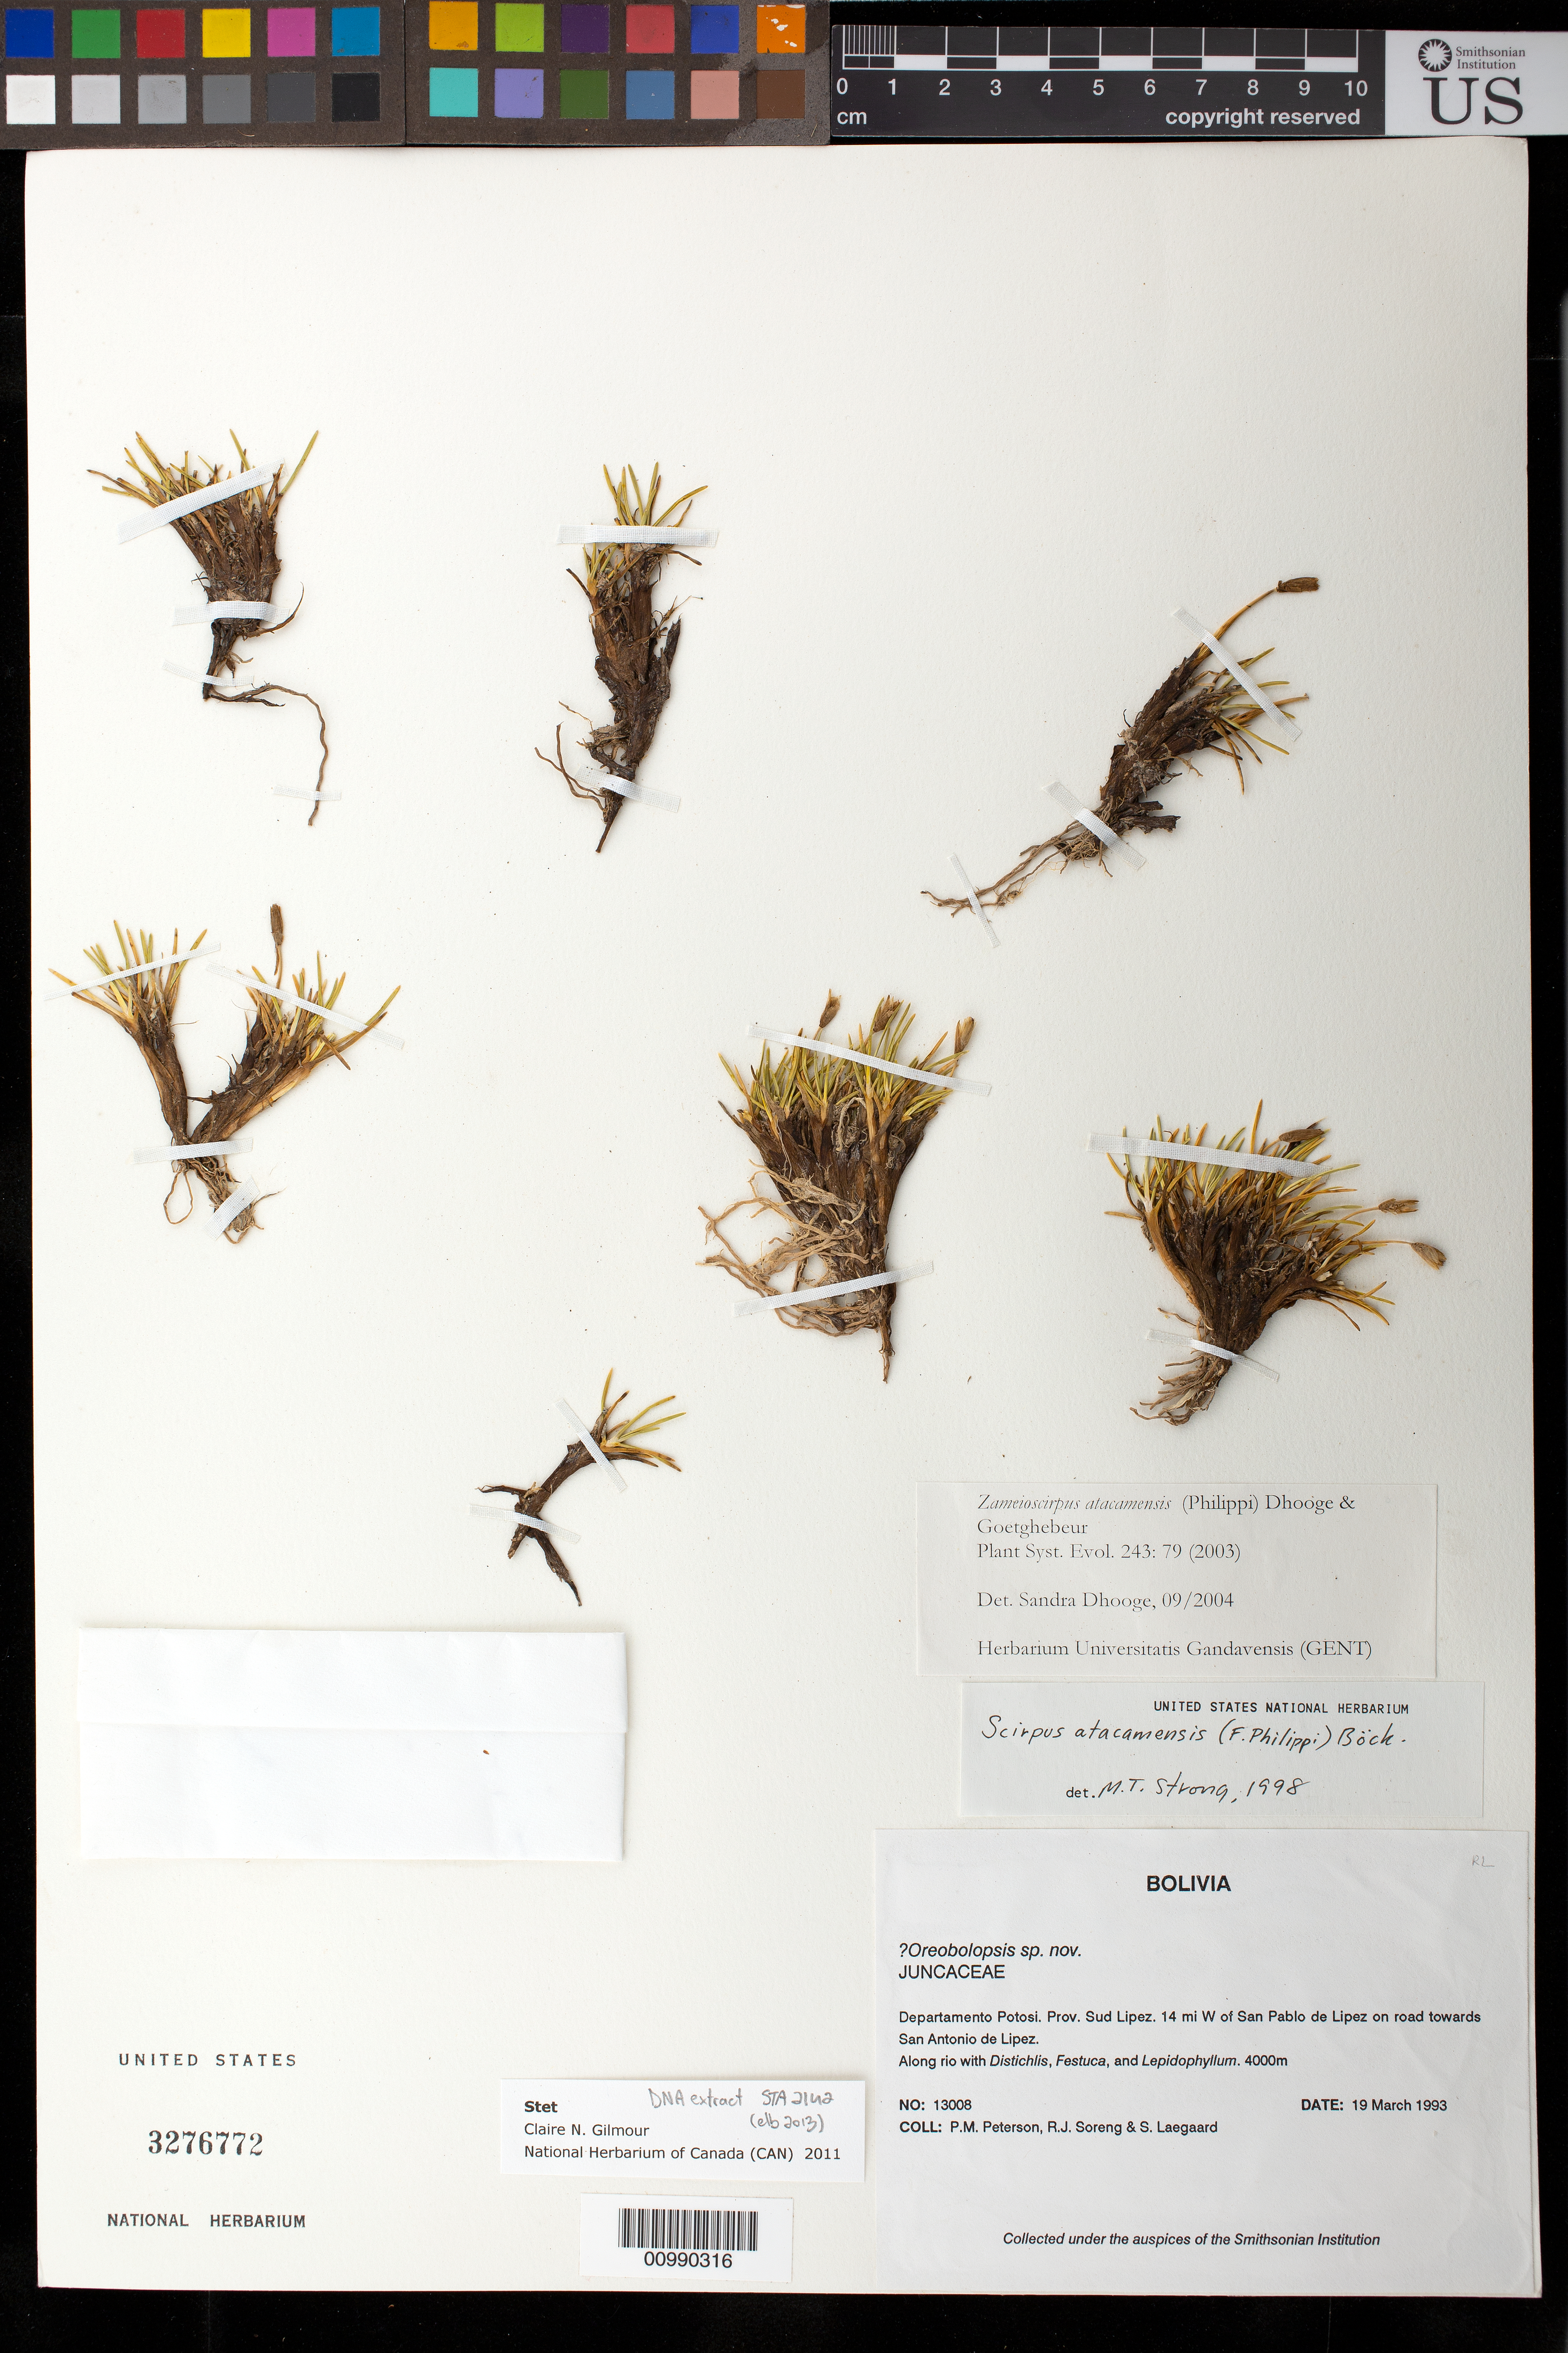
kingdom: Plantae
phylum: Tracheophyta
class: Liliopsida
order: Poales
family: Cyperaceae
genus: Zameioscirpus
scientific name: Zameioscirpus atacamensis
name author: (F. Phil.) Dhooge & Goetgh.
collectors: P. M. Peterson, R. J. Soreng & S. Lægaard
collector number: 13008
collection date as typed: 19 Mar 1993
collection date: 1993-03-19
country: Bolivia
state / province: Potosi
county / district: Sud Lipez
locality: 14 mi W of San Pablo de Lipez on road towards San Antonio de Lipez.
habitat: Along rio with Distichlis, Festuca, and Lepidophyllum.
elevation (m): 4000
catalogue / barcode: US 3276772